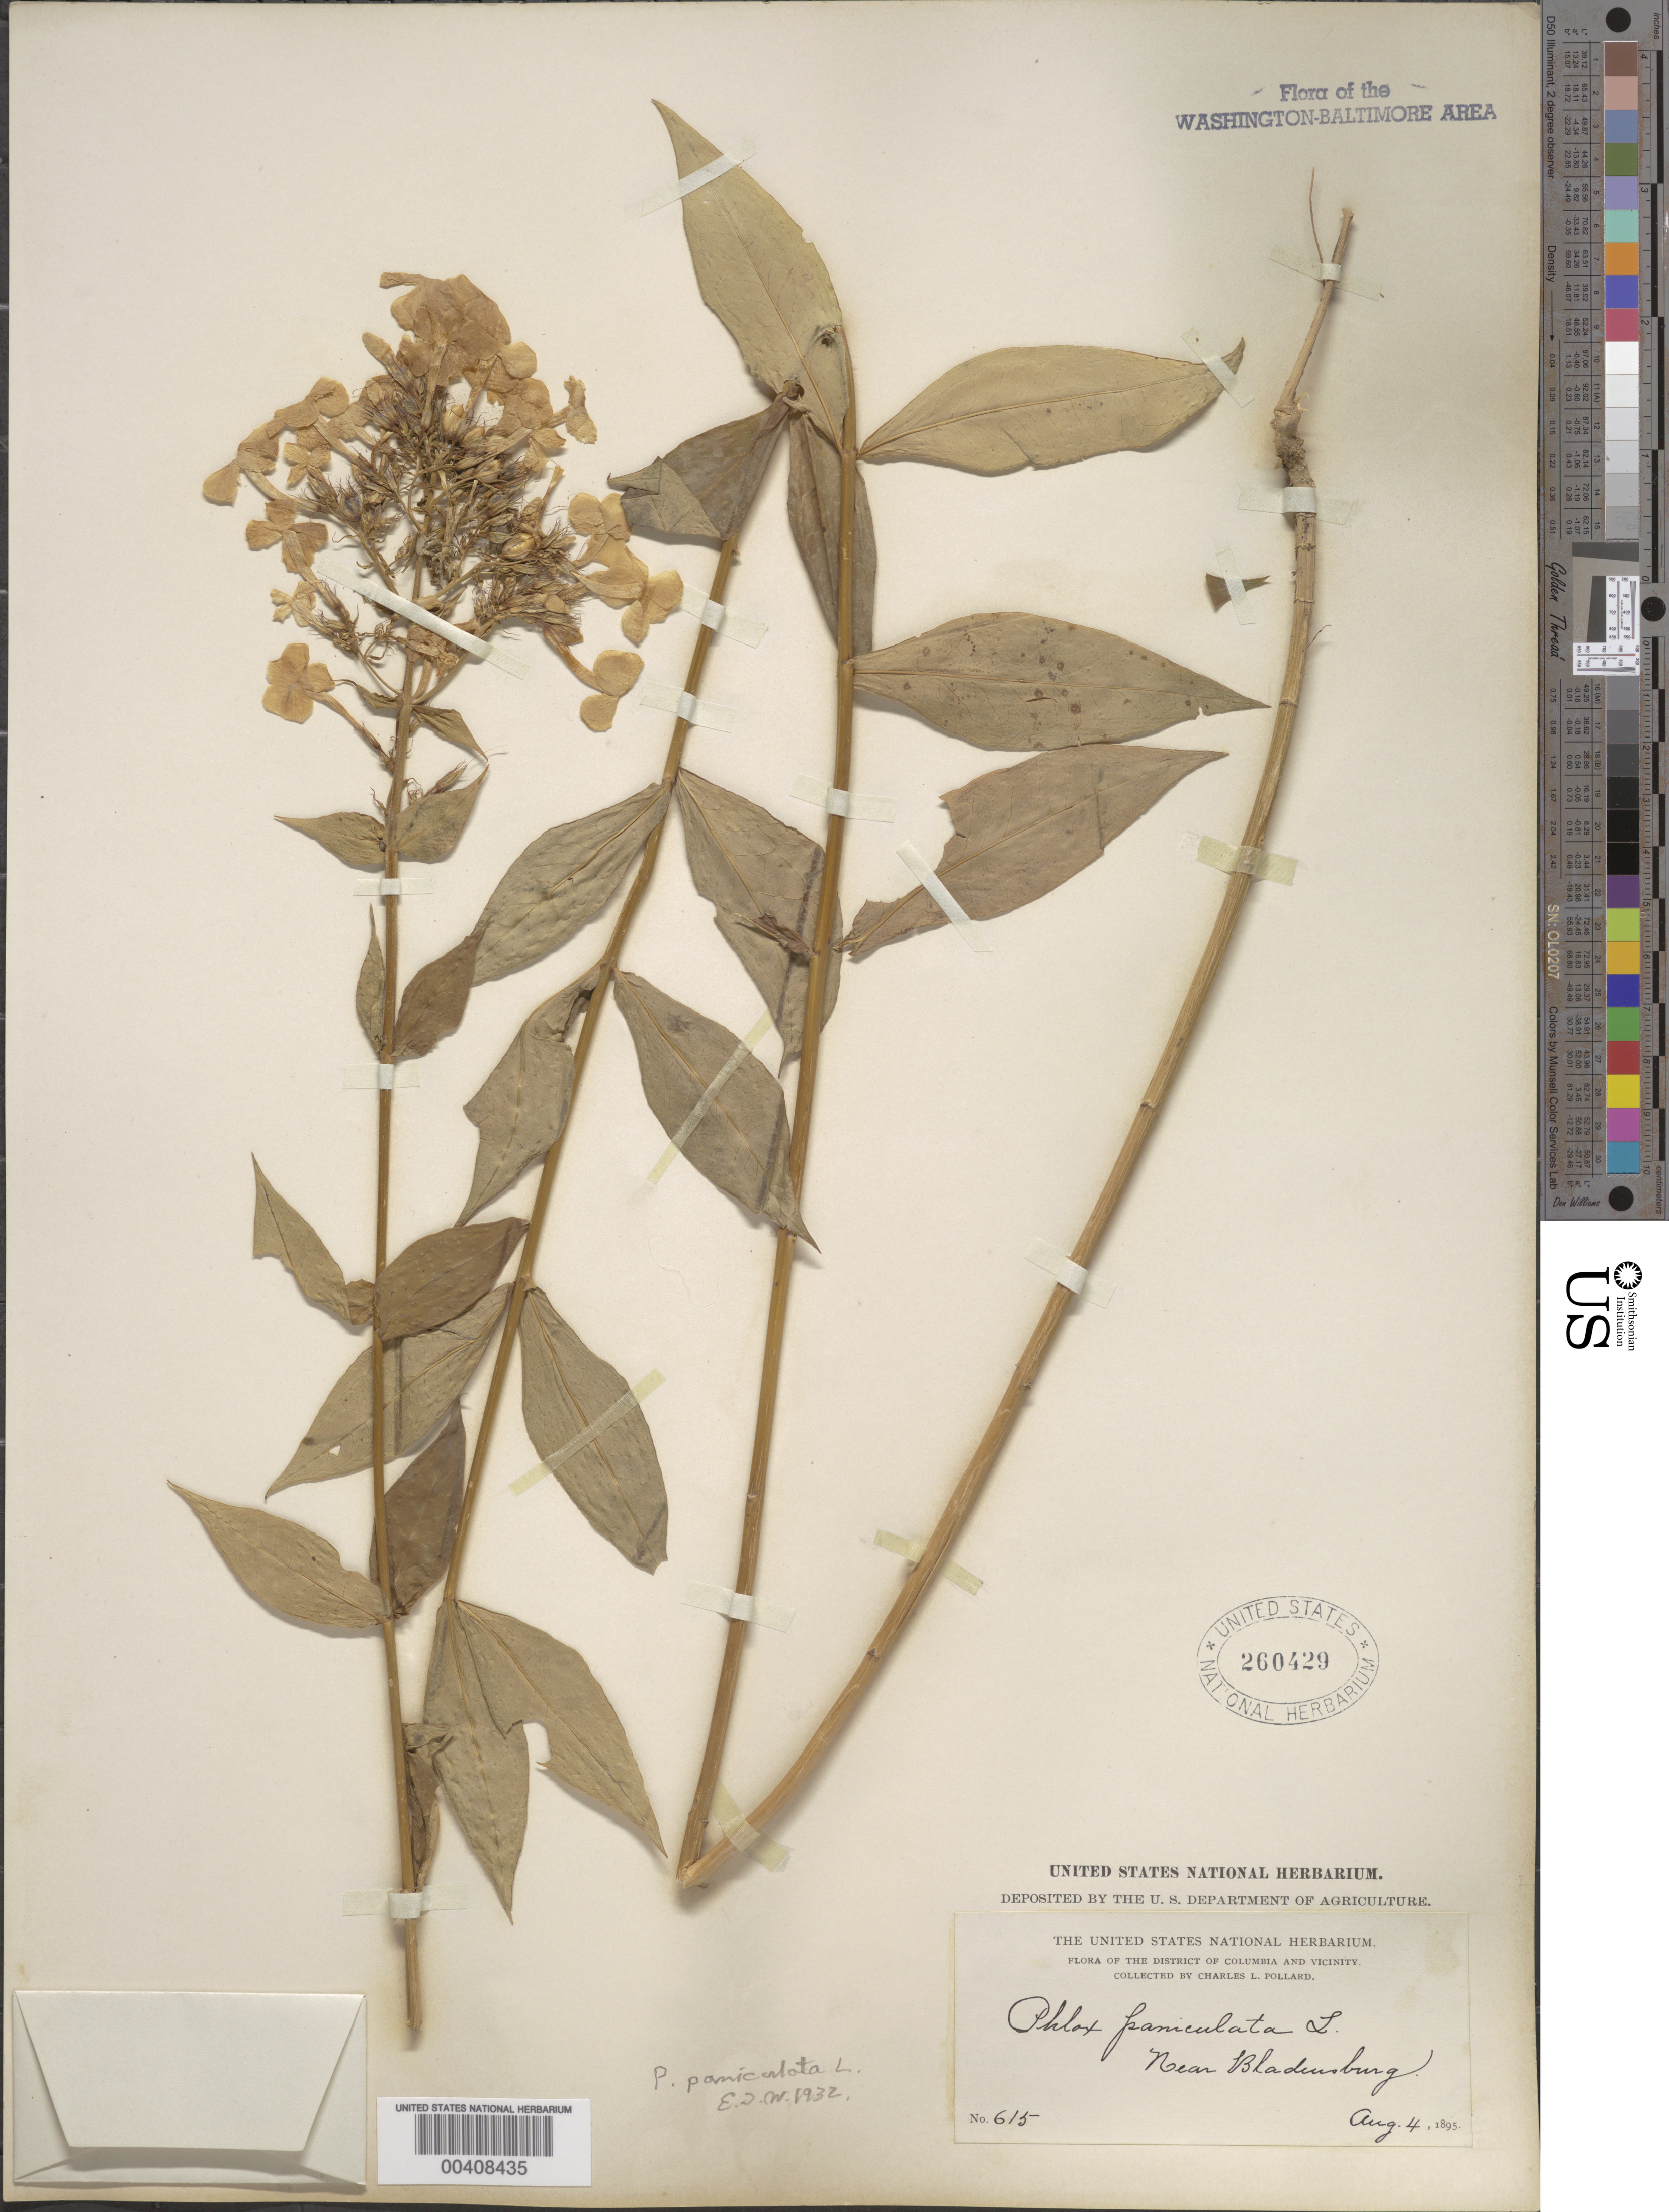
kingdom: Plantae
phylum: Tracheophyta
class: Magnoliopsida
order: Ericales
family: Polemoniaceae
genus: Phlox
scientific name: Phlox paniculata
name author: L.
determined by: E.J.W.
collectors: C. L. Pollard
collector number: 615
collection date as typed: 04 Aug 1895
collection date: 1895-08-04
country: United States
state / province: Maryland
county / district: Prince George's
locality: Bladensburg, near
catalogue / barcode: US 260429